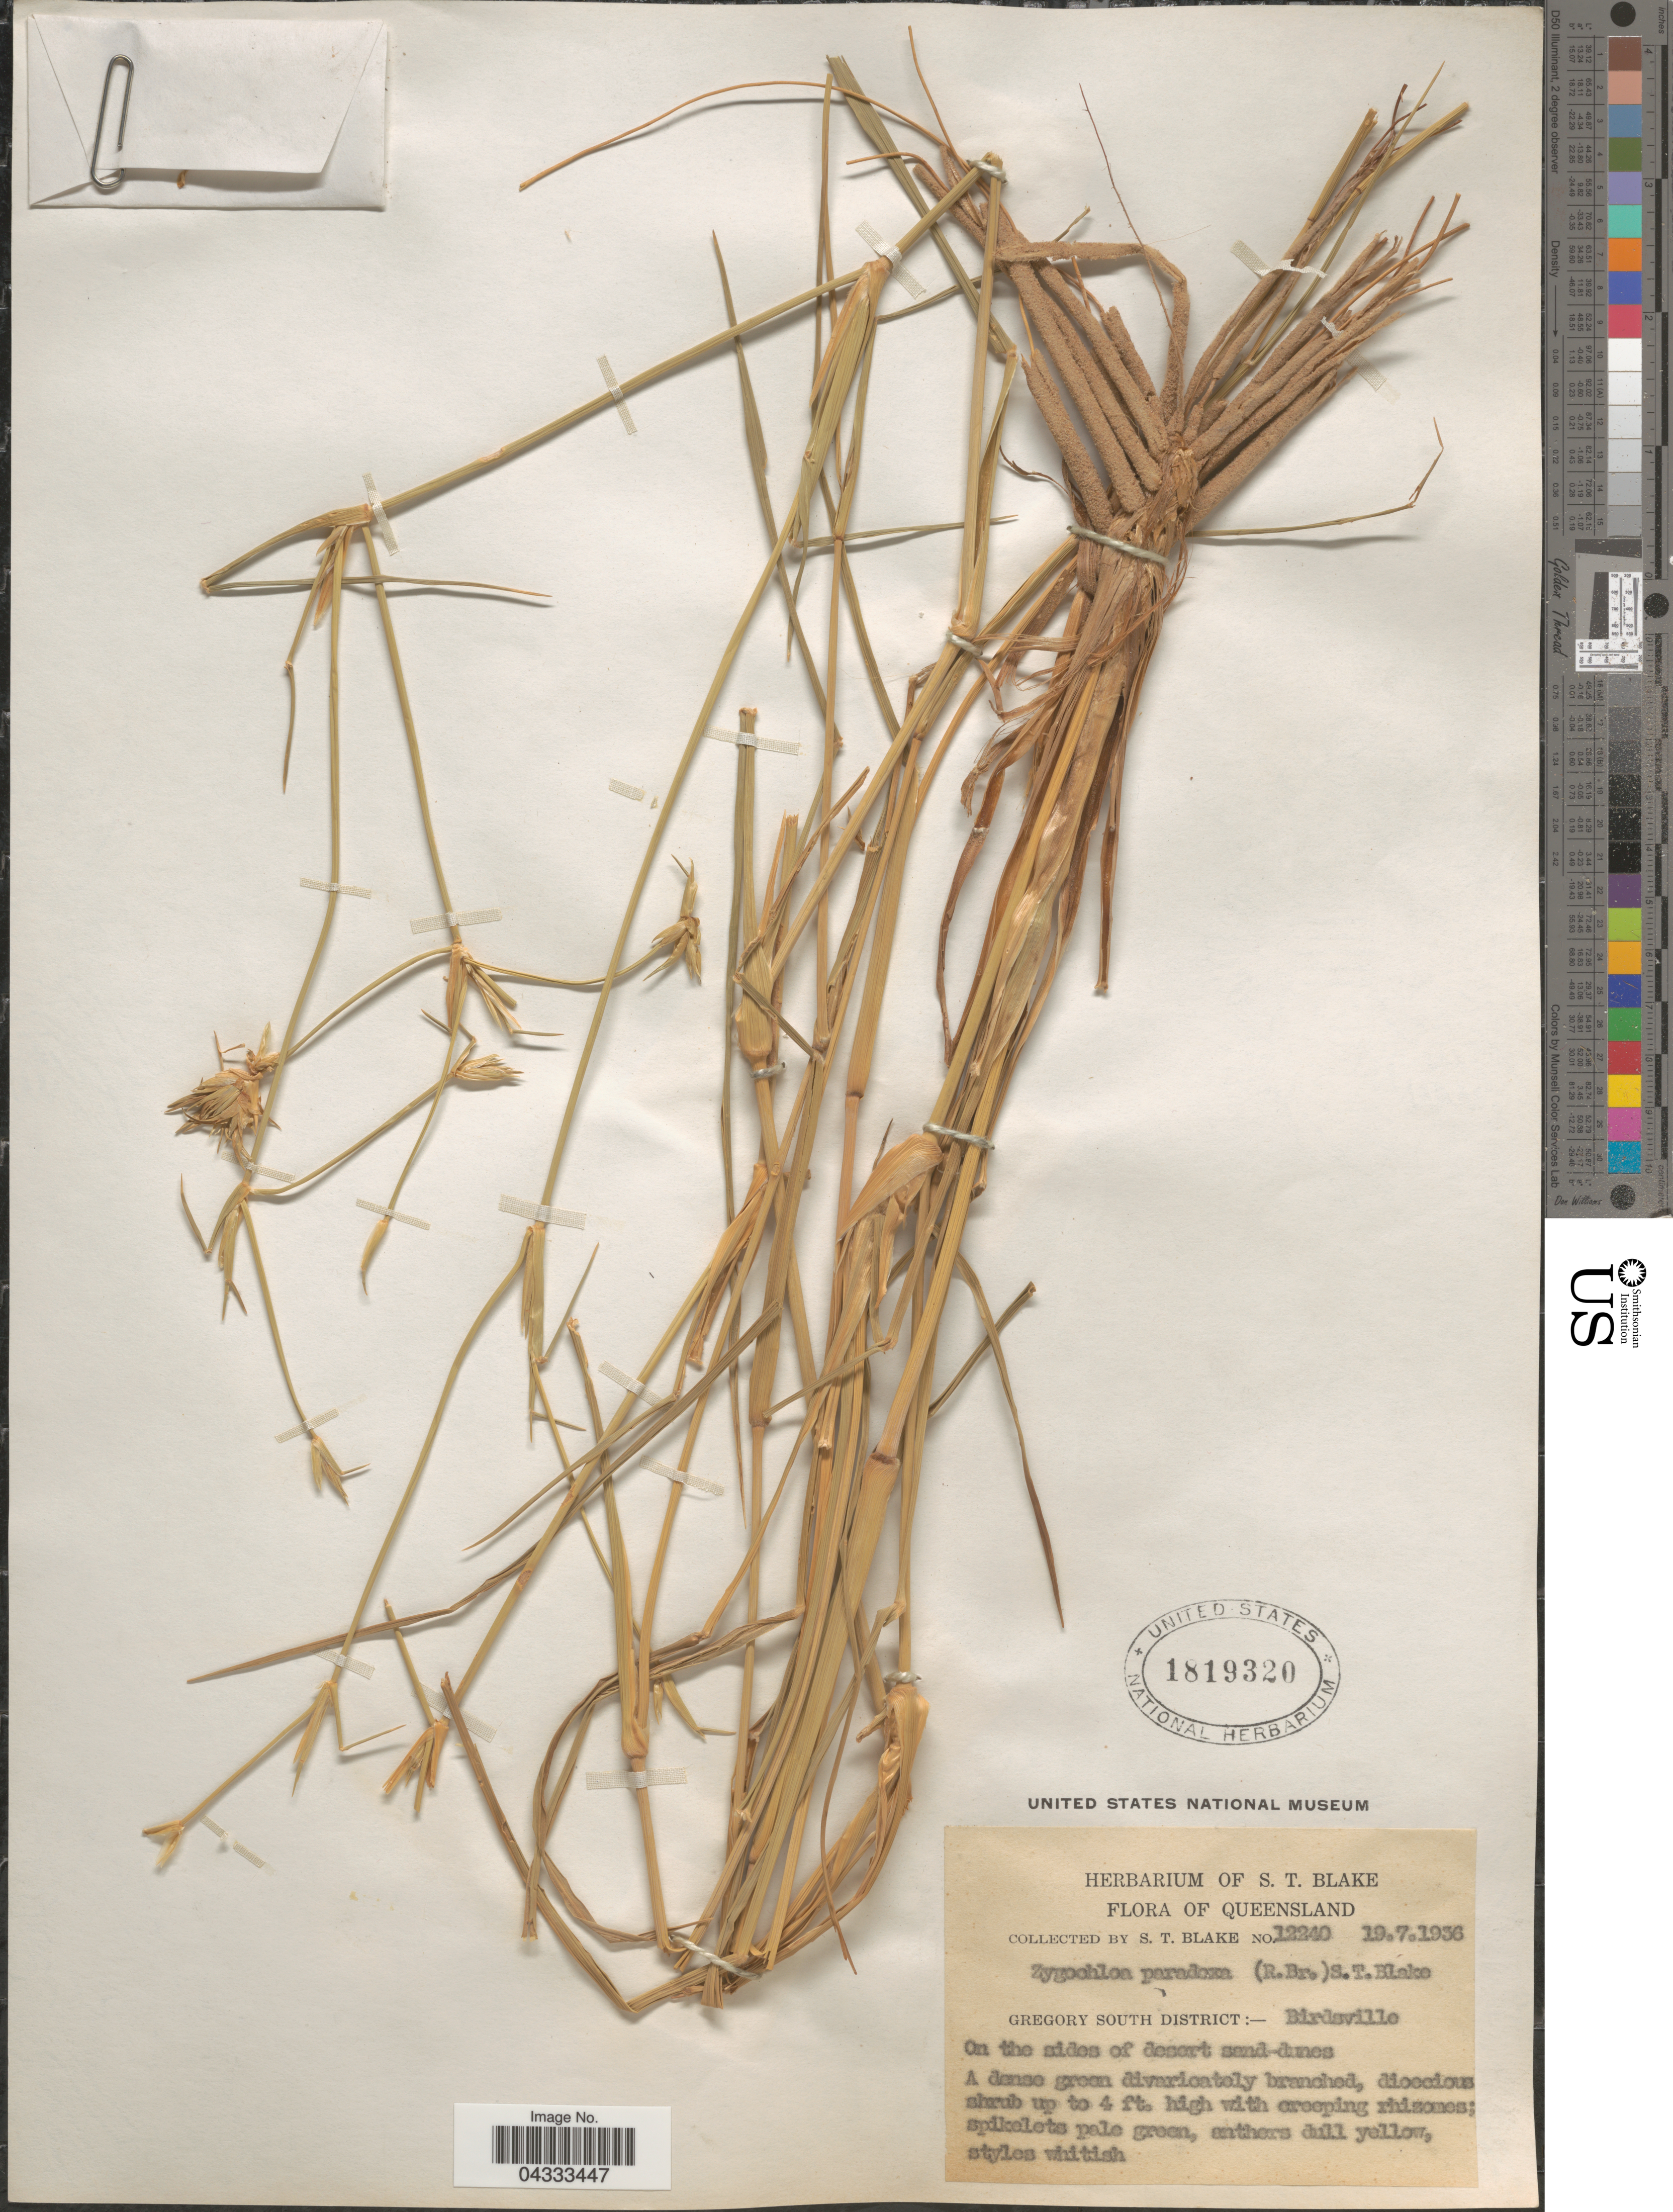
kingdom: Plantae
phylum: Tracheophyta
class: Liliopsida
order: Poales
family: Poaceae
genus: Zygochloa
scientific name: Zygochloa paradoxa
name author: (R. Br.) S.T. Blake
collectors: S. T. Blake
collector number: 12240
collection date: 1936-07-19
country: Australia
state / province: Queensland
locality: Gregory South District: Birdsville.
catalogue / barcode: US 1819320